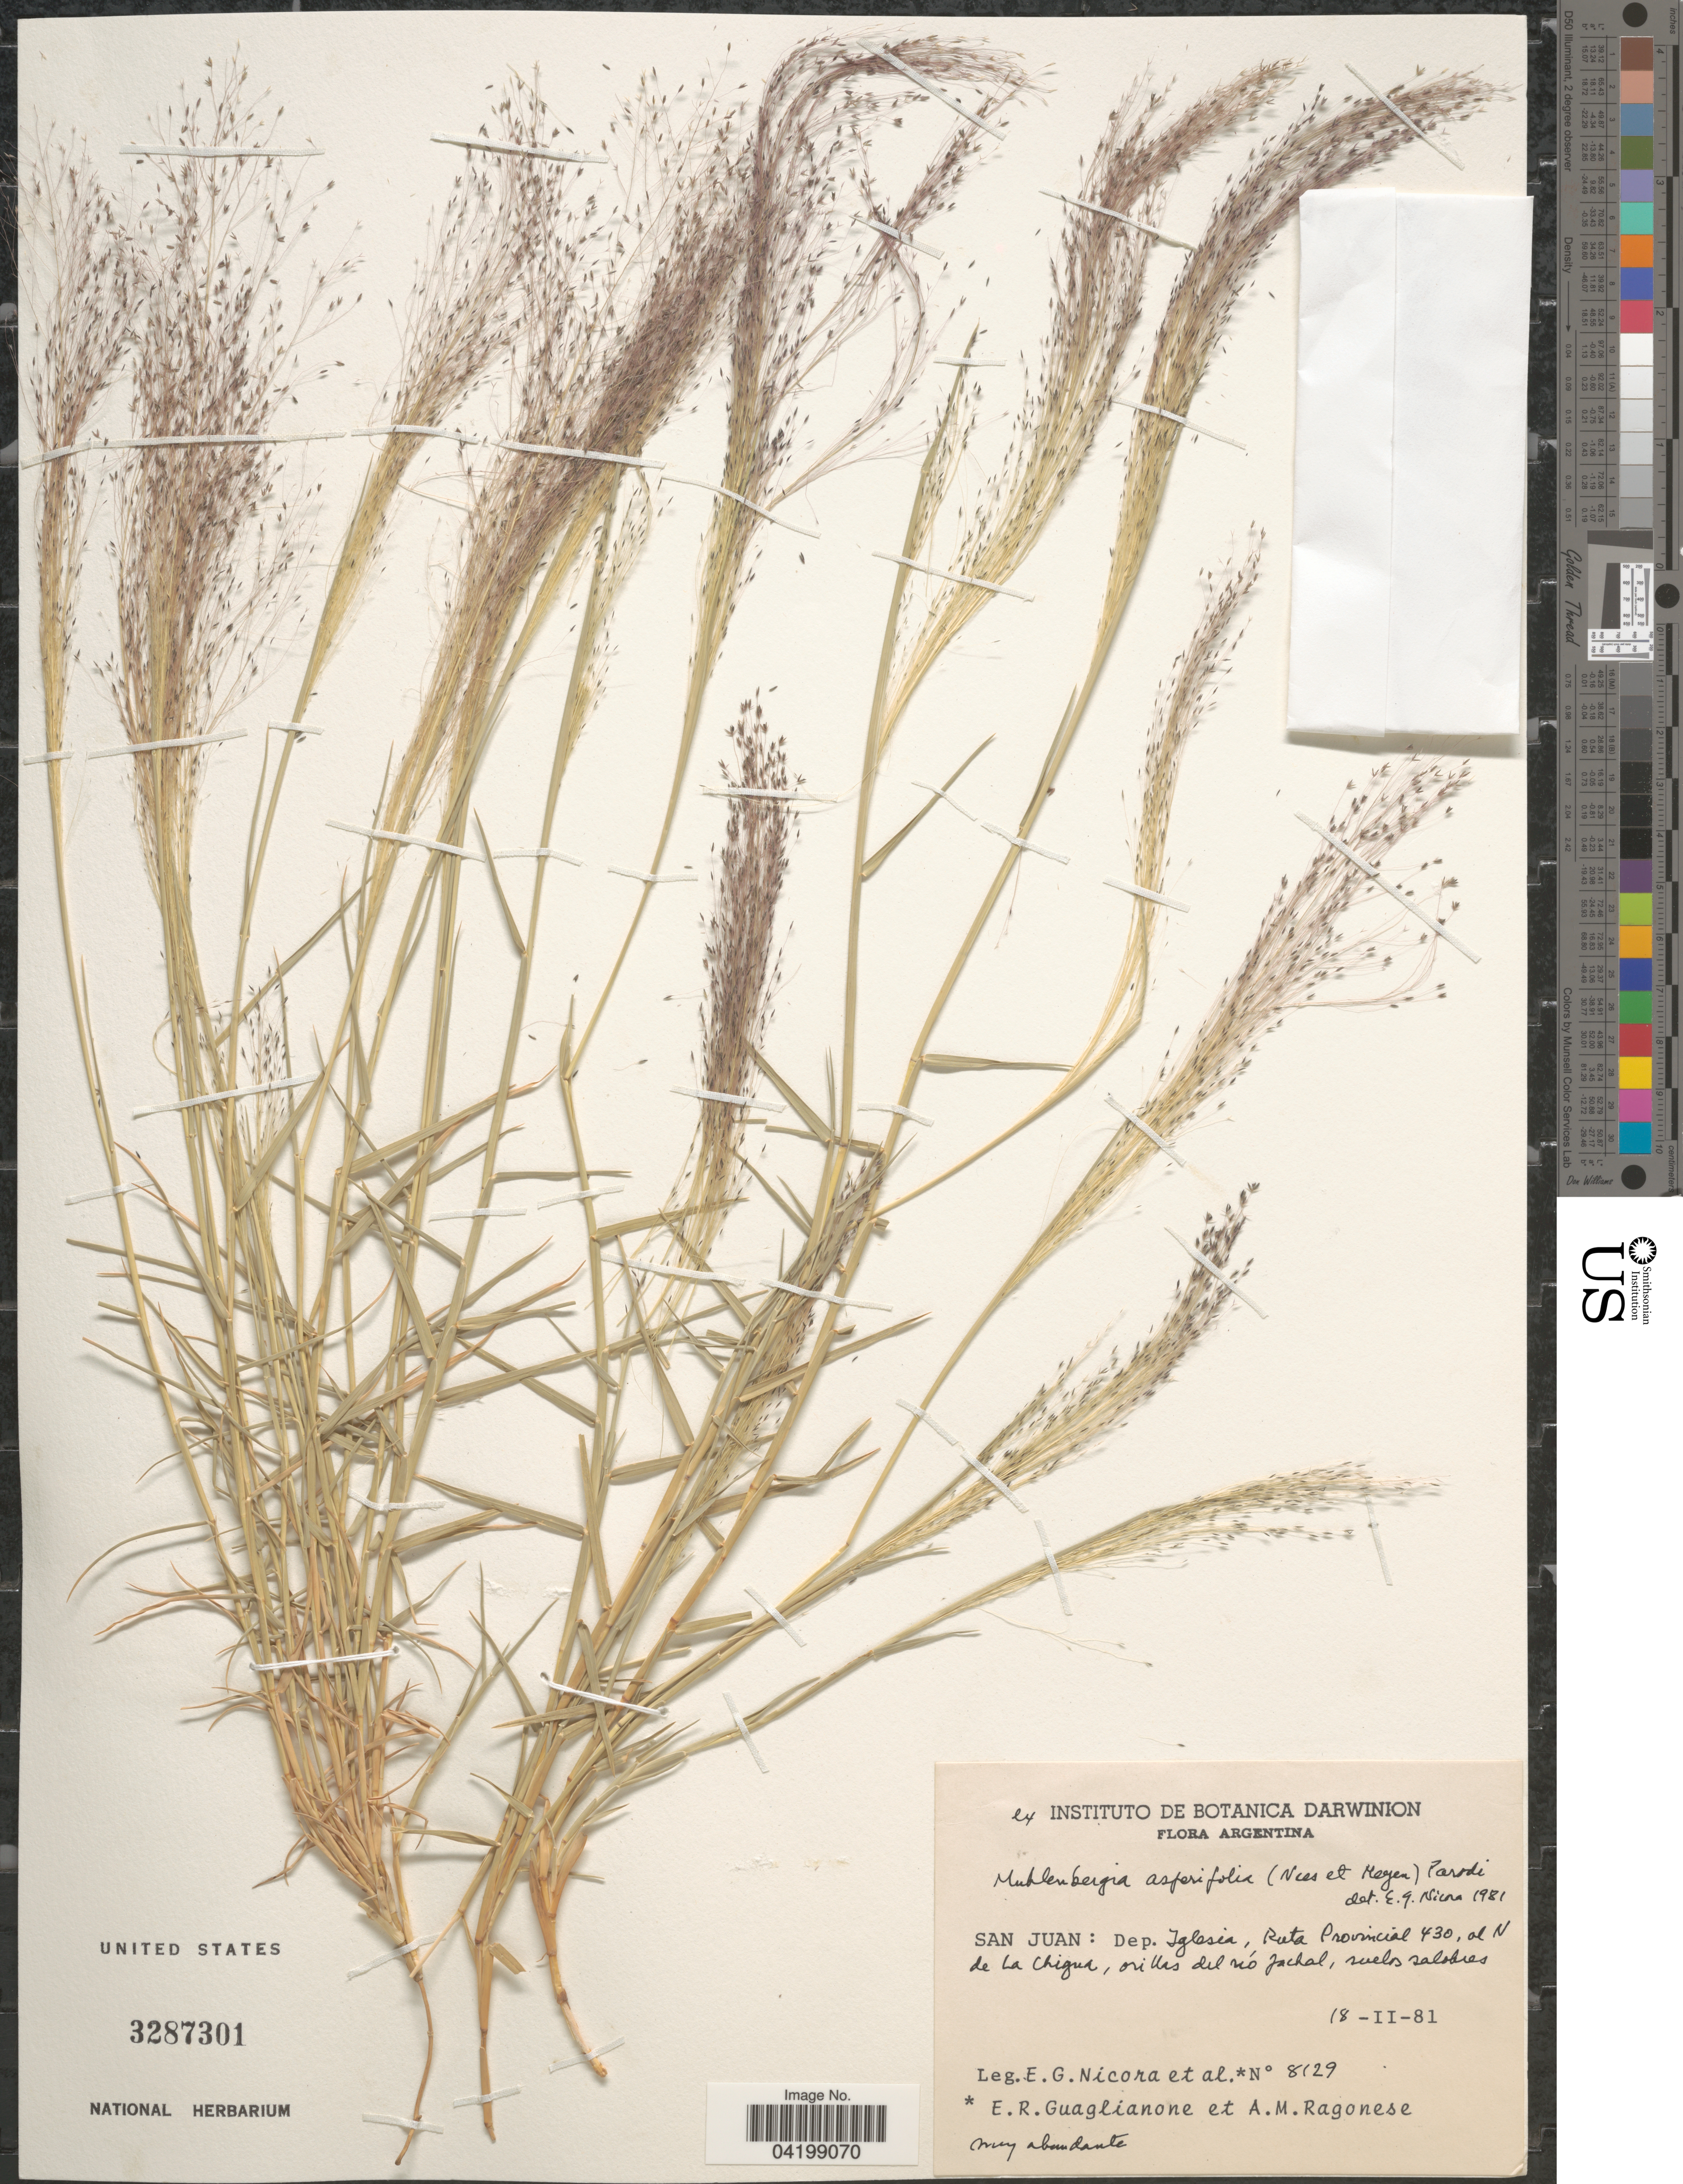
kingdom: Plantae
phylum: Tracheophyta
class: Liliopsida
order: Poales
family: Poaceae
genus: Muhlenbergia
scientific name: Muhlenbergia asperifolia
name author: (Nees & Meyen ex Trin.) Parodi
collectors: E. G. Nicora, E. R. Guaglianone & A. Ragonese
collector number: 8129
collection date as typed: Transcribed d/m/y: 18/2/81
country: Argentina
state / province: San Juan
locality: Dep. Iglesia, Ruta Provincial 430, al N de La Chigua, orillas del río Jachal.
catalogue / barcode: US 3287301